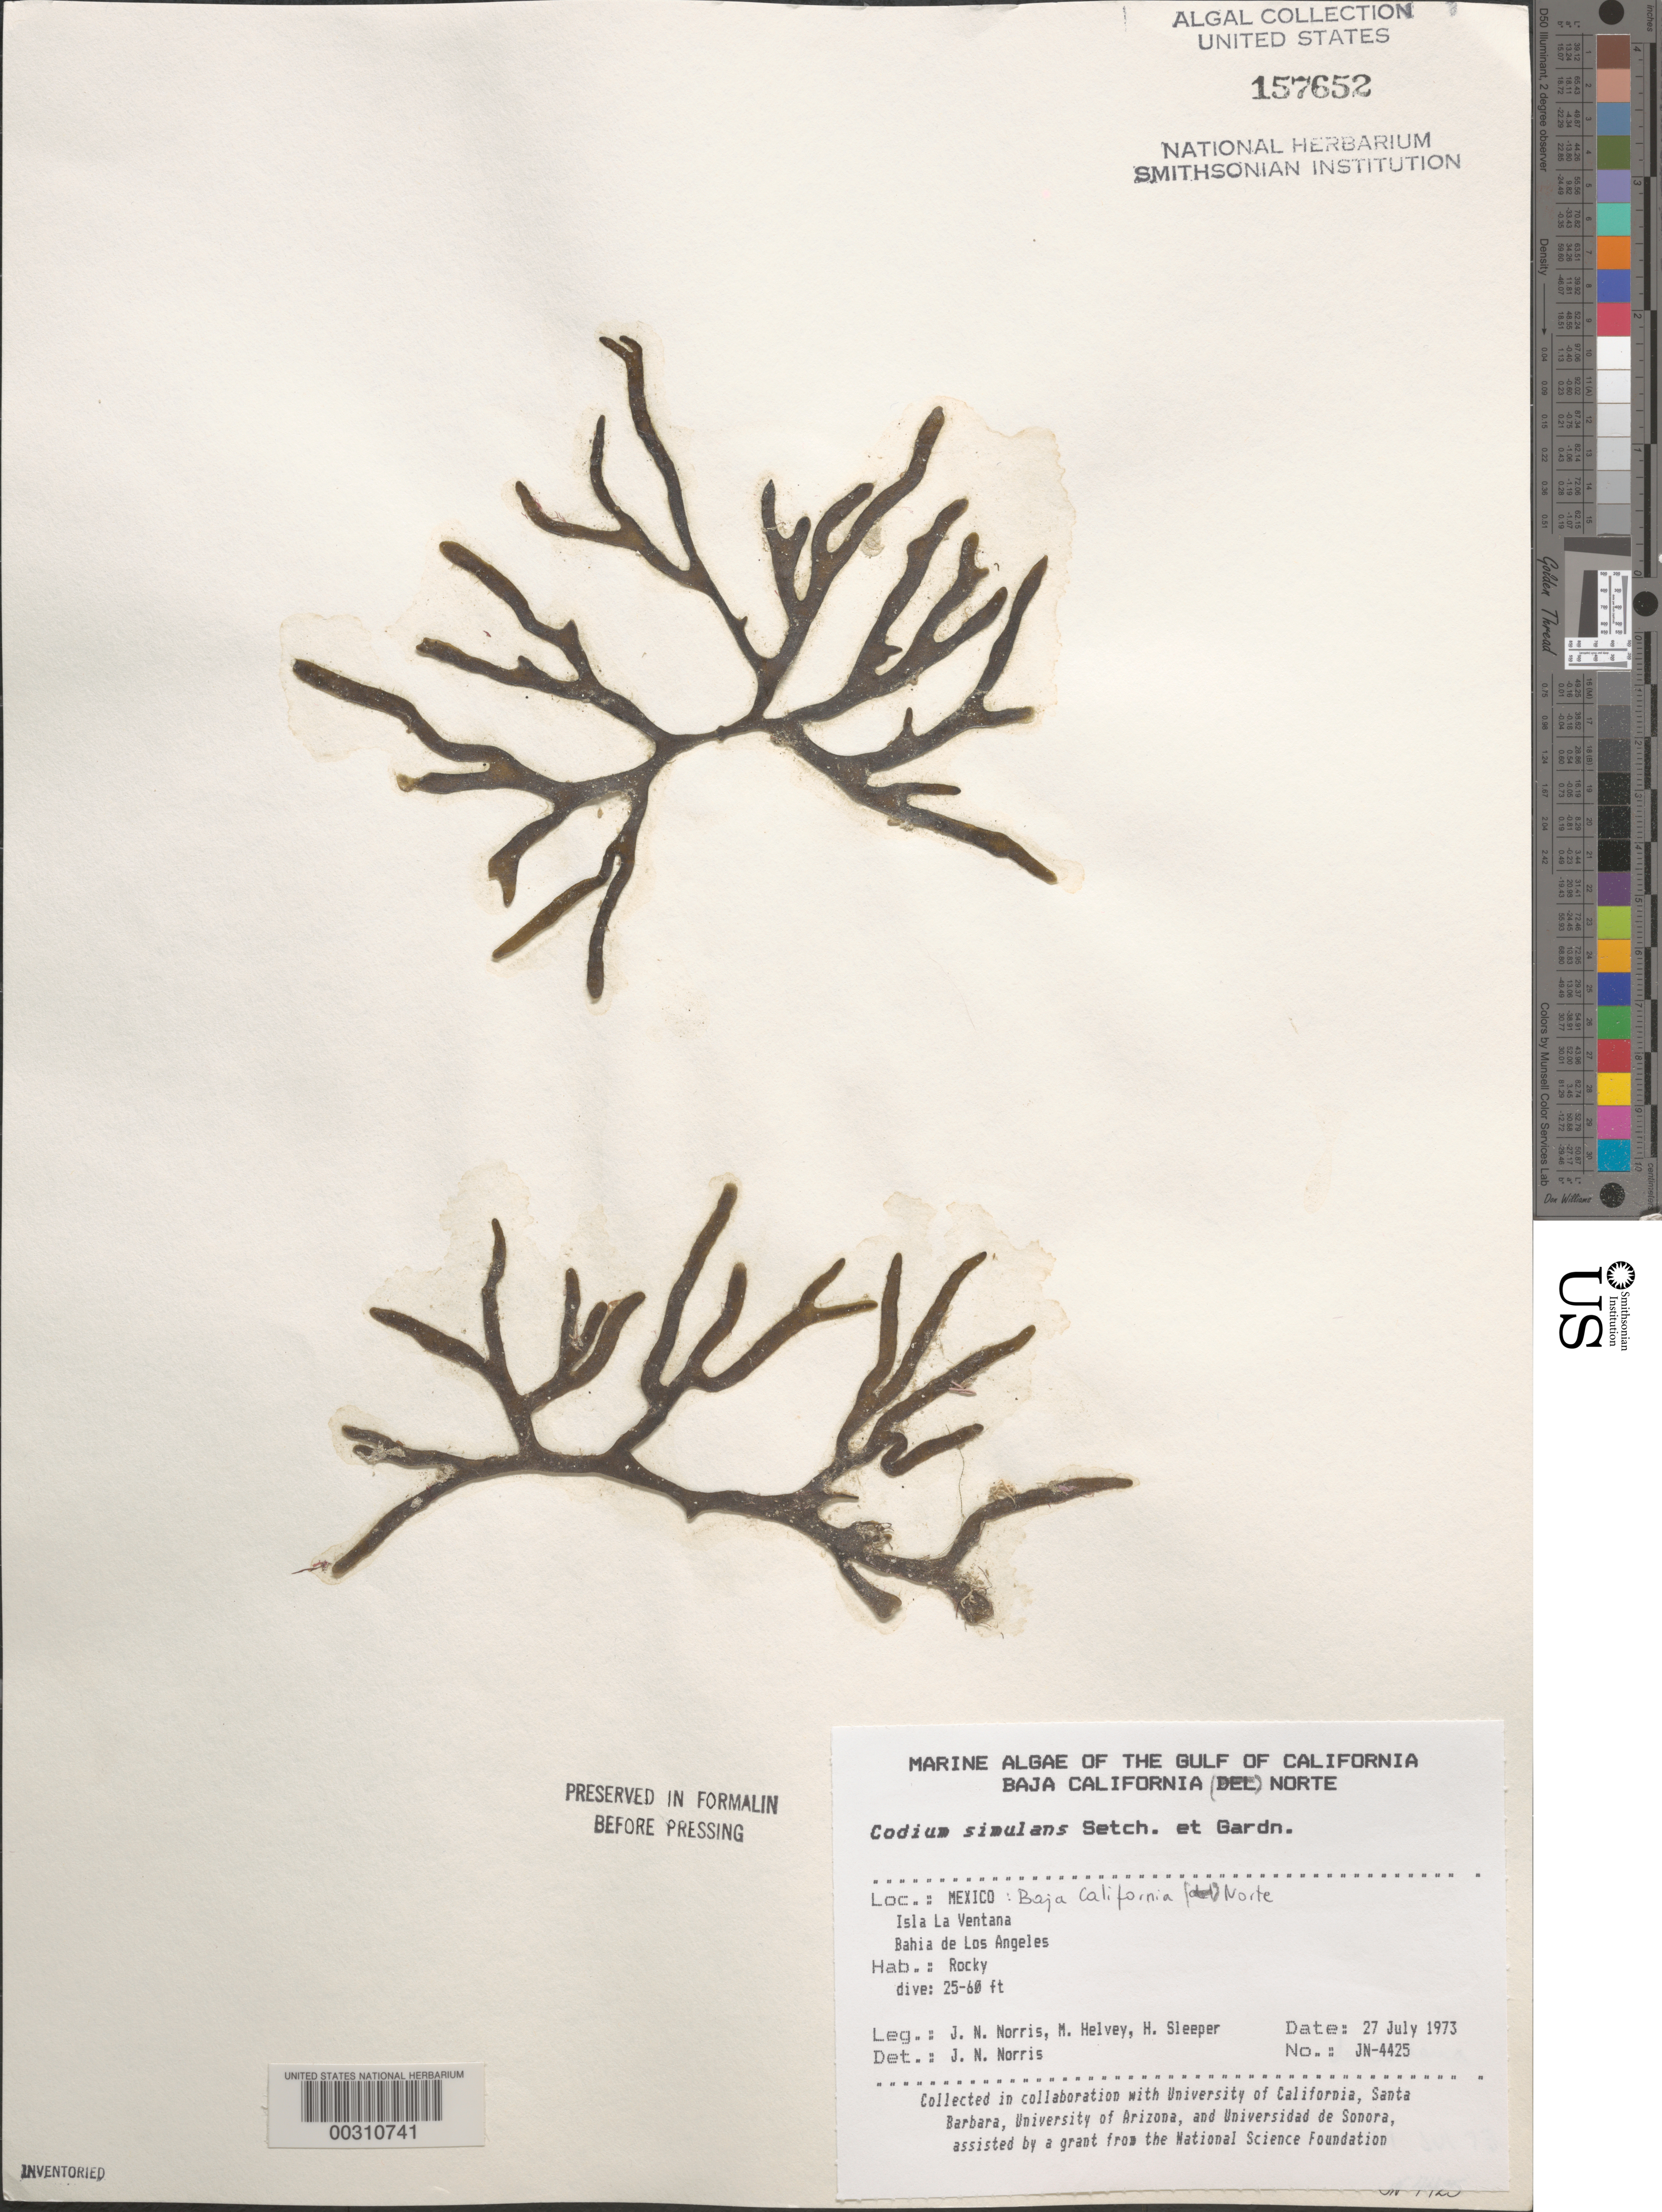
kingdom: Plantae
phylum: Chlorophyta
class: Ulvophyceae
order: Bryopsidales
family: Codiaceae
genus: Codium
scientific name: Codium simulans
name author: Setch. & N.L. Gardner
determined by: Norris, James N.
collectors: J. N. Norris, M. Helvey & H. Sleeper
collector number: JN-4425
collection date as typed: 27 Jul 1973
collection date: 1973-07-27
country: Mexico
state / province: Baja California Norte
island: Isla la Ventana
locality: Bahia de Los Angeles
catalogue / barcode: US 157652